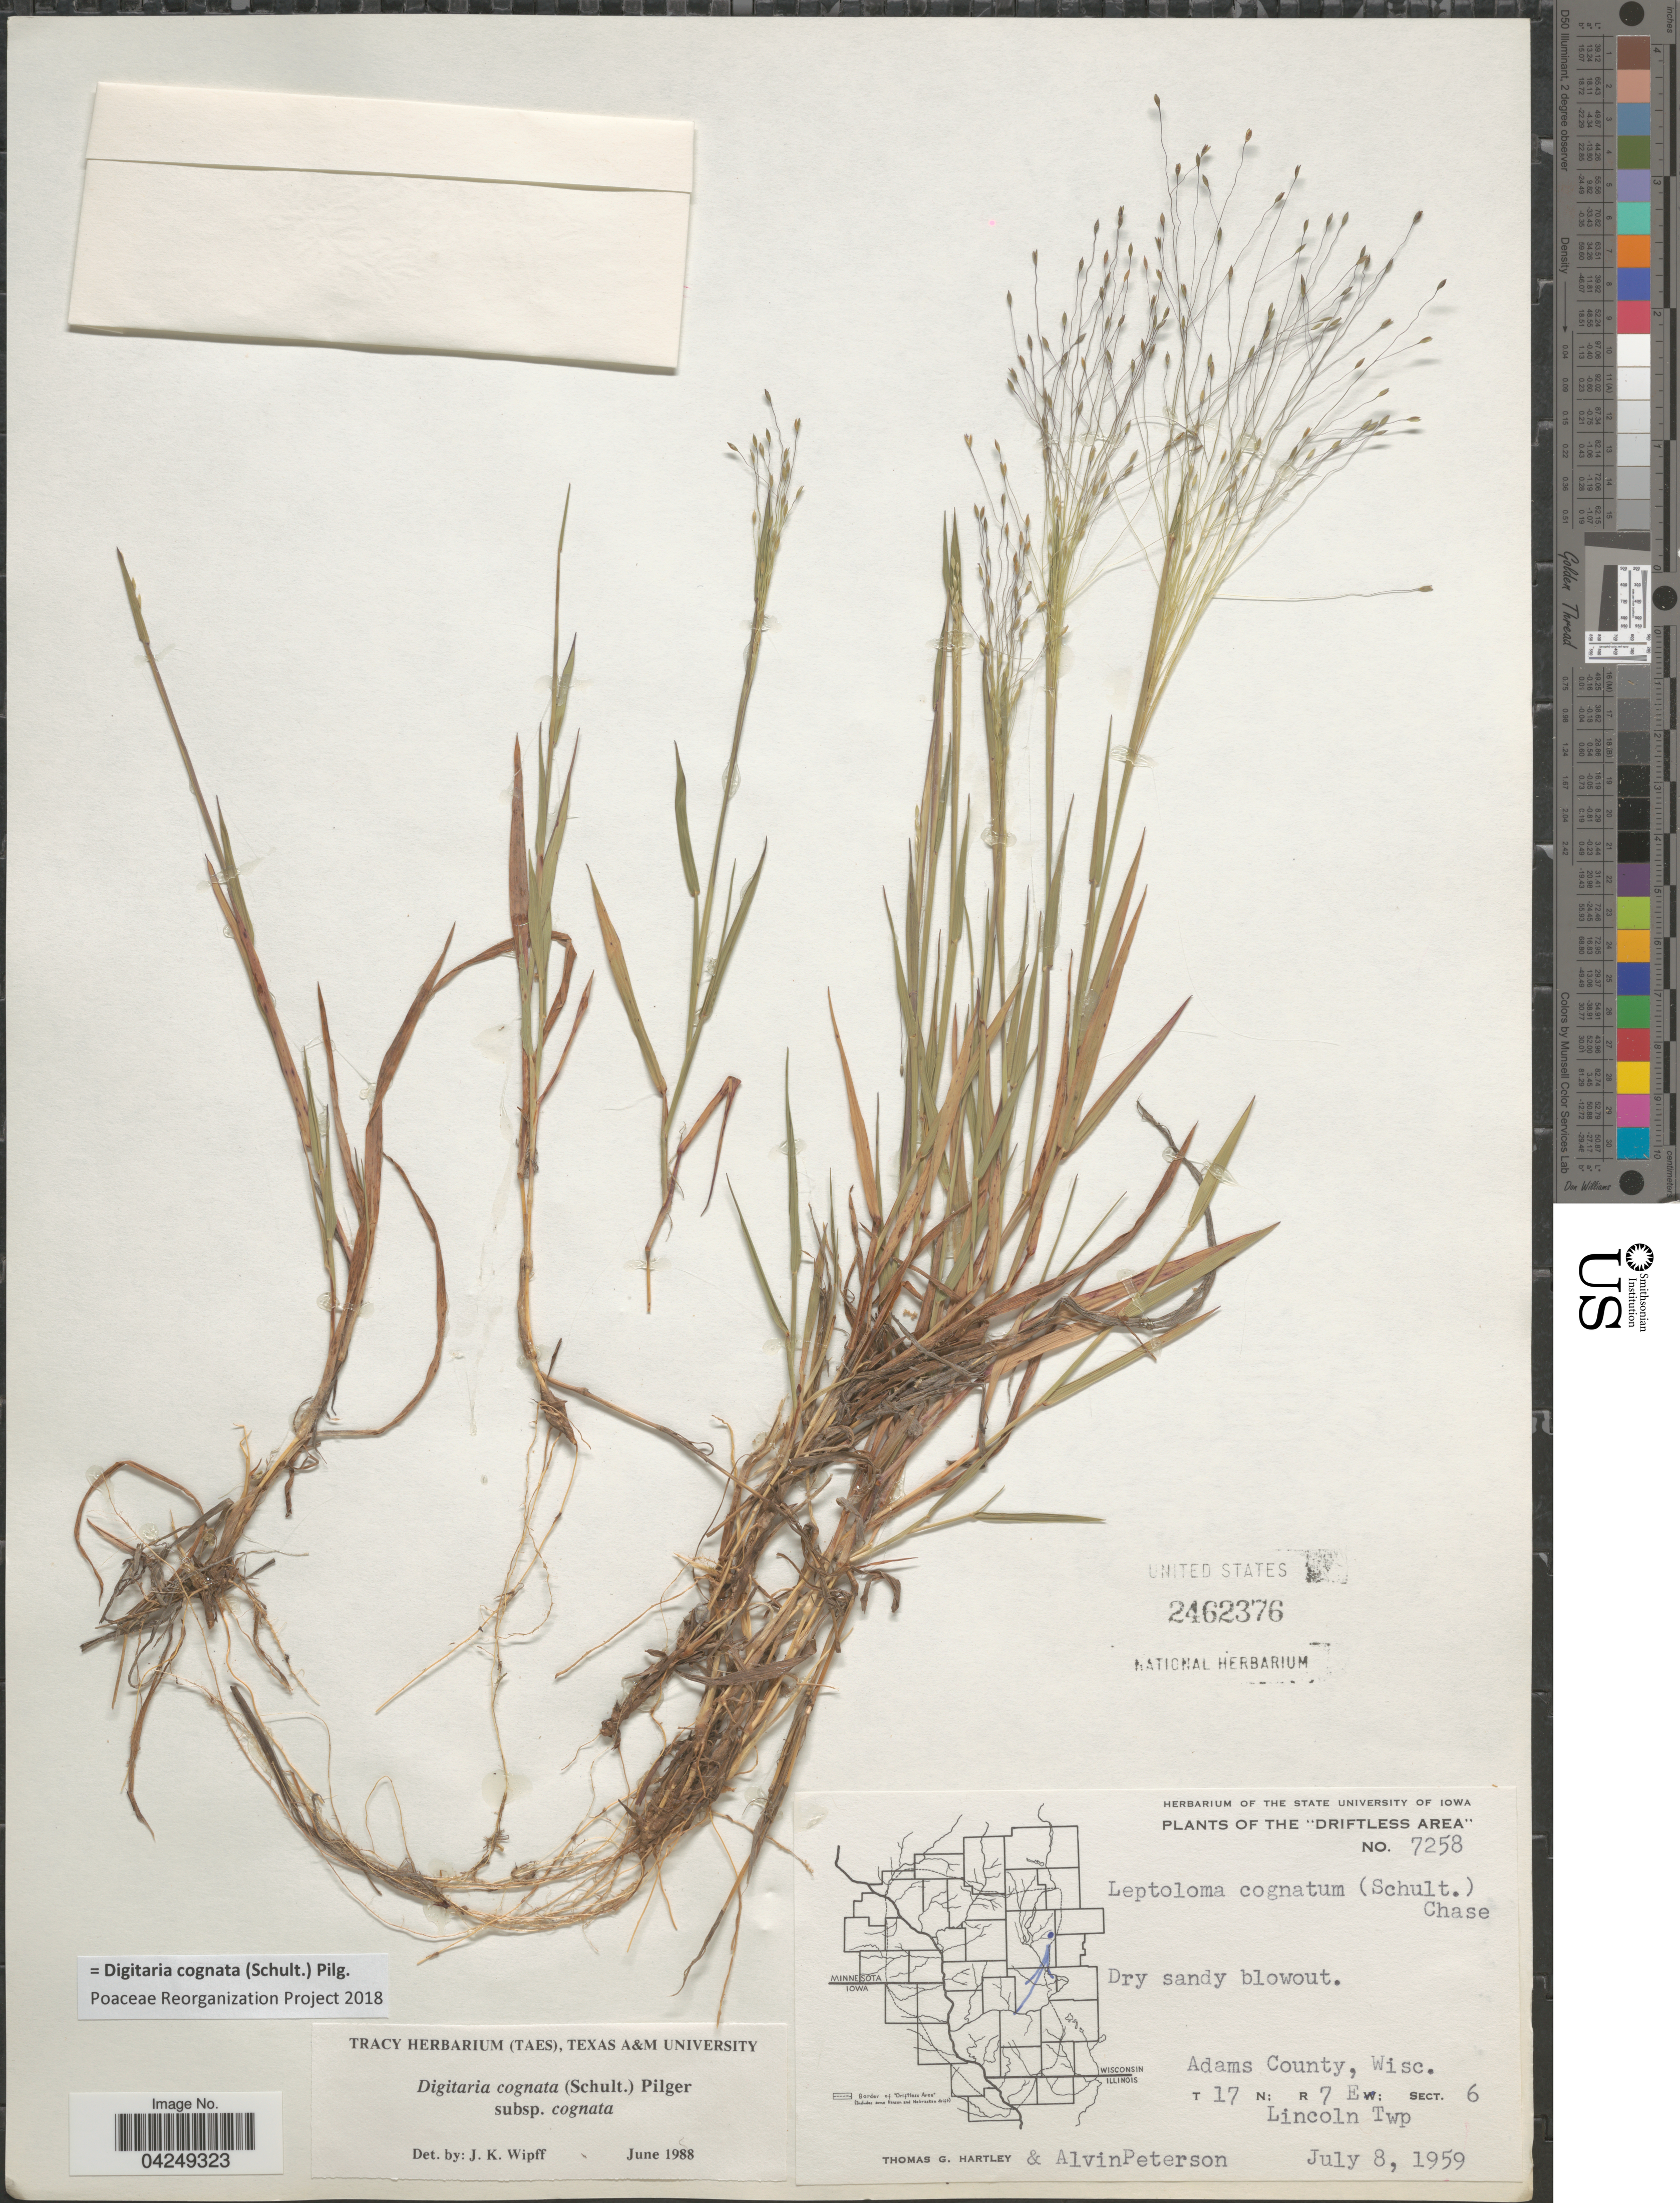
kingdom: Plantae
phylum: Tracheophyta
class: Liliopsida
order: Poales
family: Poaceae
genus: Digitaria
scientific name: Digitaria cognata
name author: (Scult.) Pilg.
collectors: T. G. Hartley & A. M. Peterson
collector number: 7258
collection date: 1959-07-08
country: United States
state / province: Wisconsin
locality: Driftless Area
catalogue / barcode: US 2462376